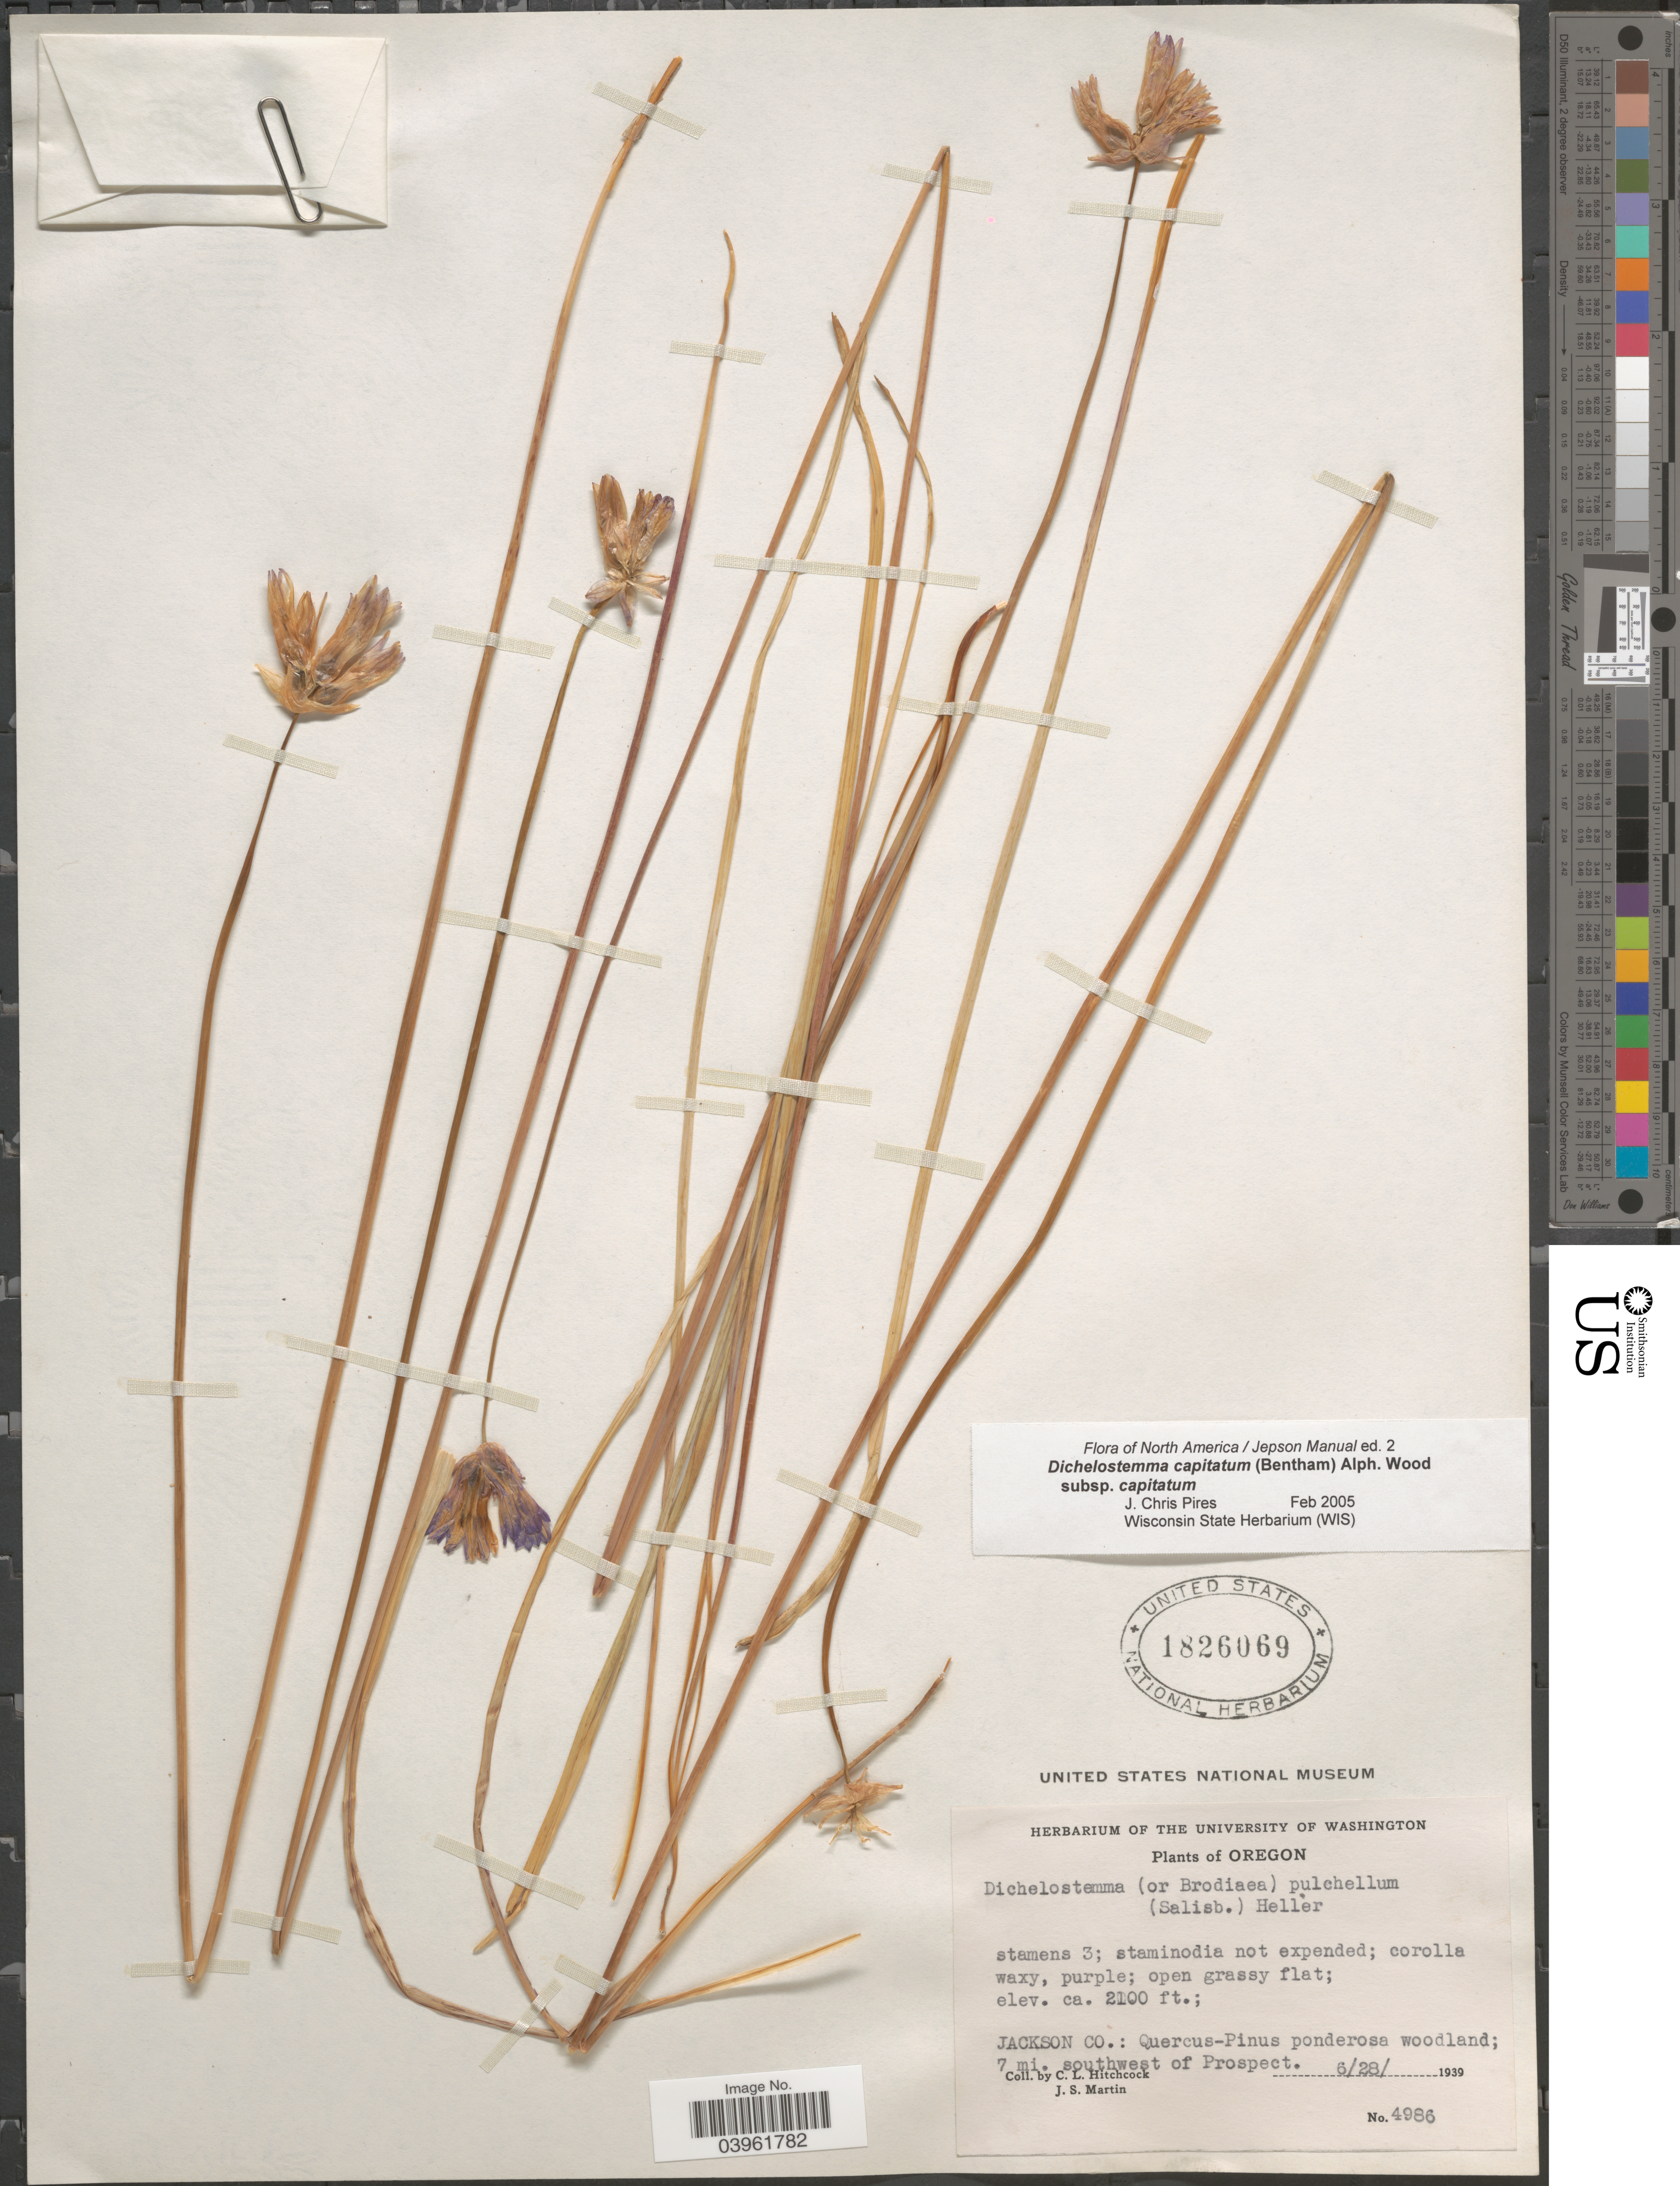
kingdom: Plantae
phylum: Tracheophyta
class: Liliopsida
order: Asparagales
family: Asparagaceae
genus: Dichelostemma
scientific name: Dichelostemma capitatum subsp. capitatum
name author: (Benth.) Alph. Wood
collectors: C. L. Hitchcock & J. S. Martin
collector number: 4986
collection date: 1939-06-28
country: United States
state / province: Oregon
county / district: Jackson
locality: Jackson Co.: Quercus-Pinus ponderosa woodland; 7 mi. southwest of Prospect.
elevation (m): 640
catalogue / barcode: US 1826069